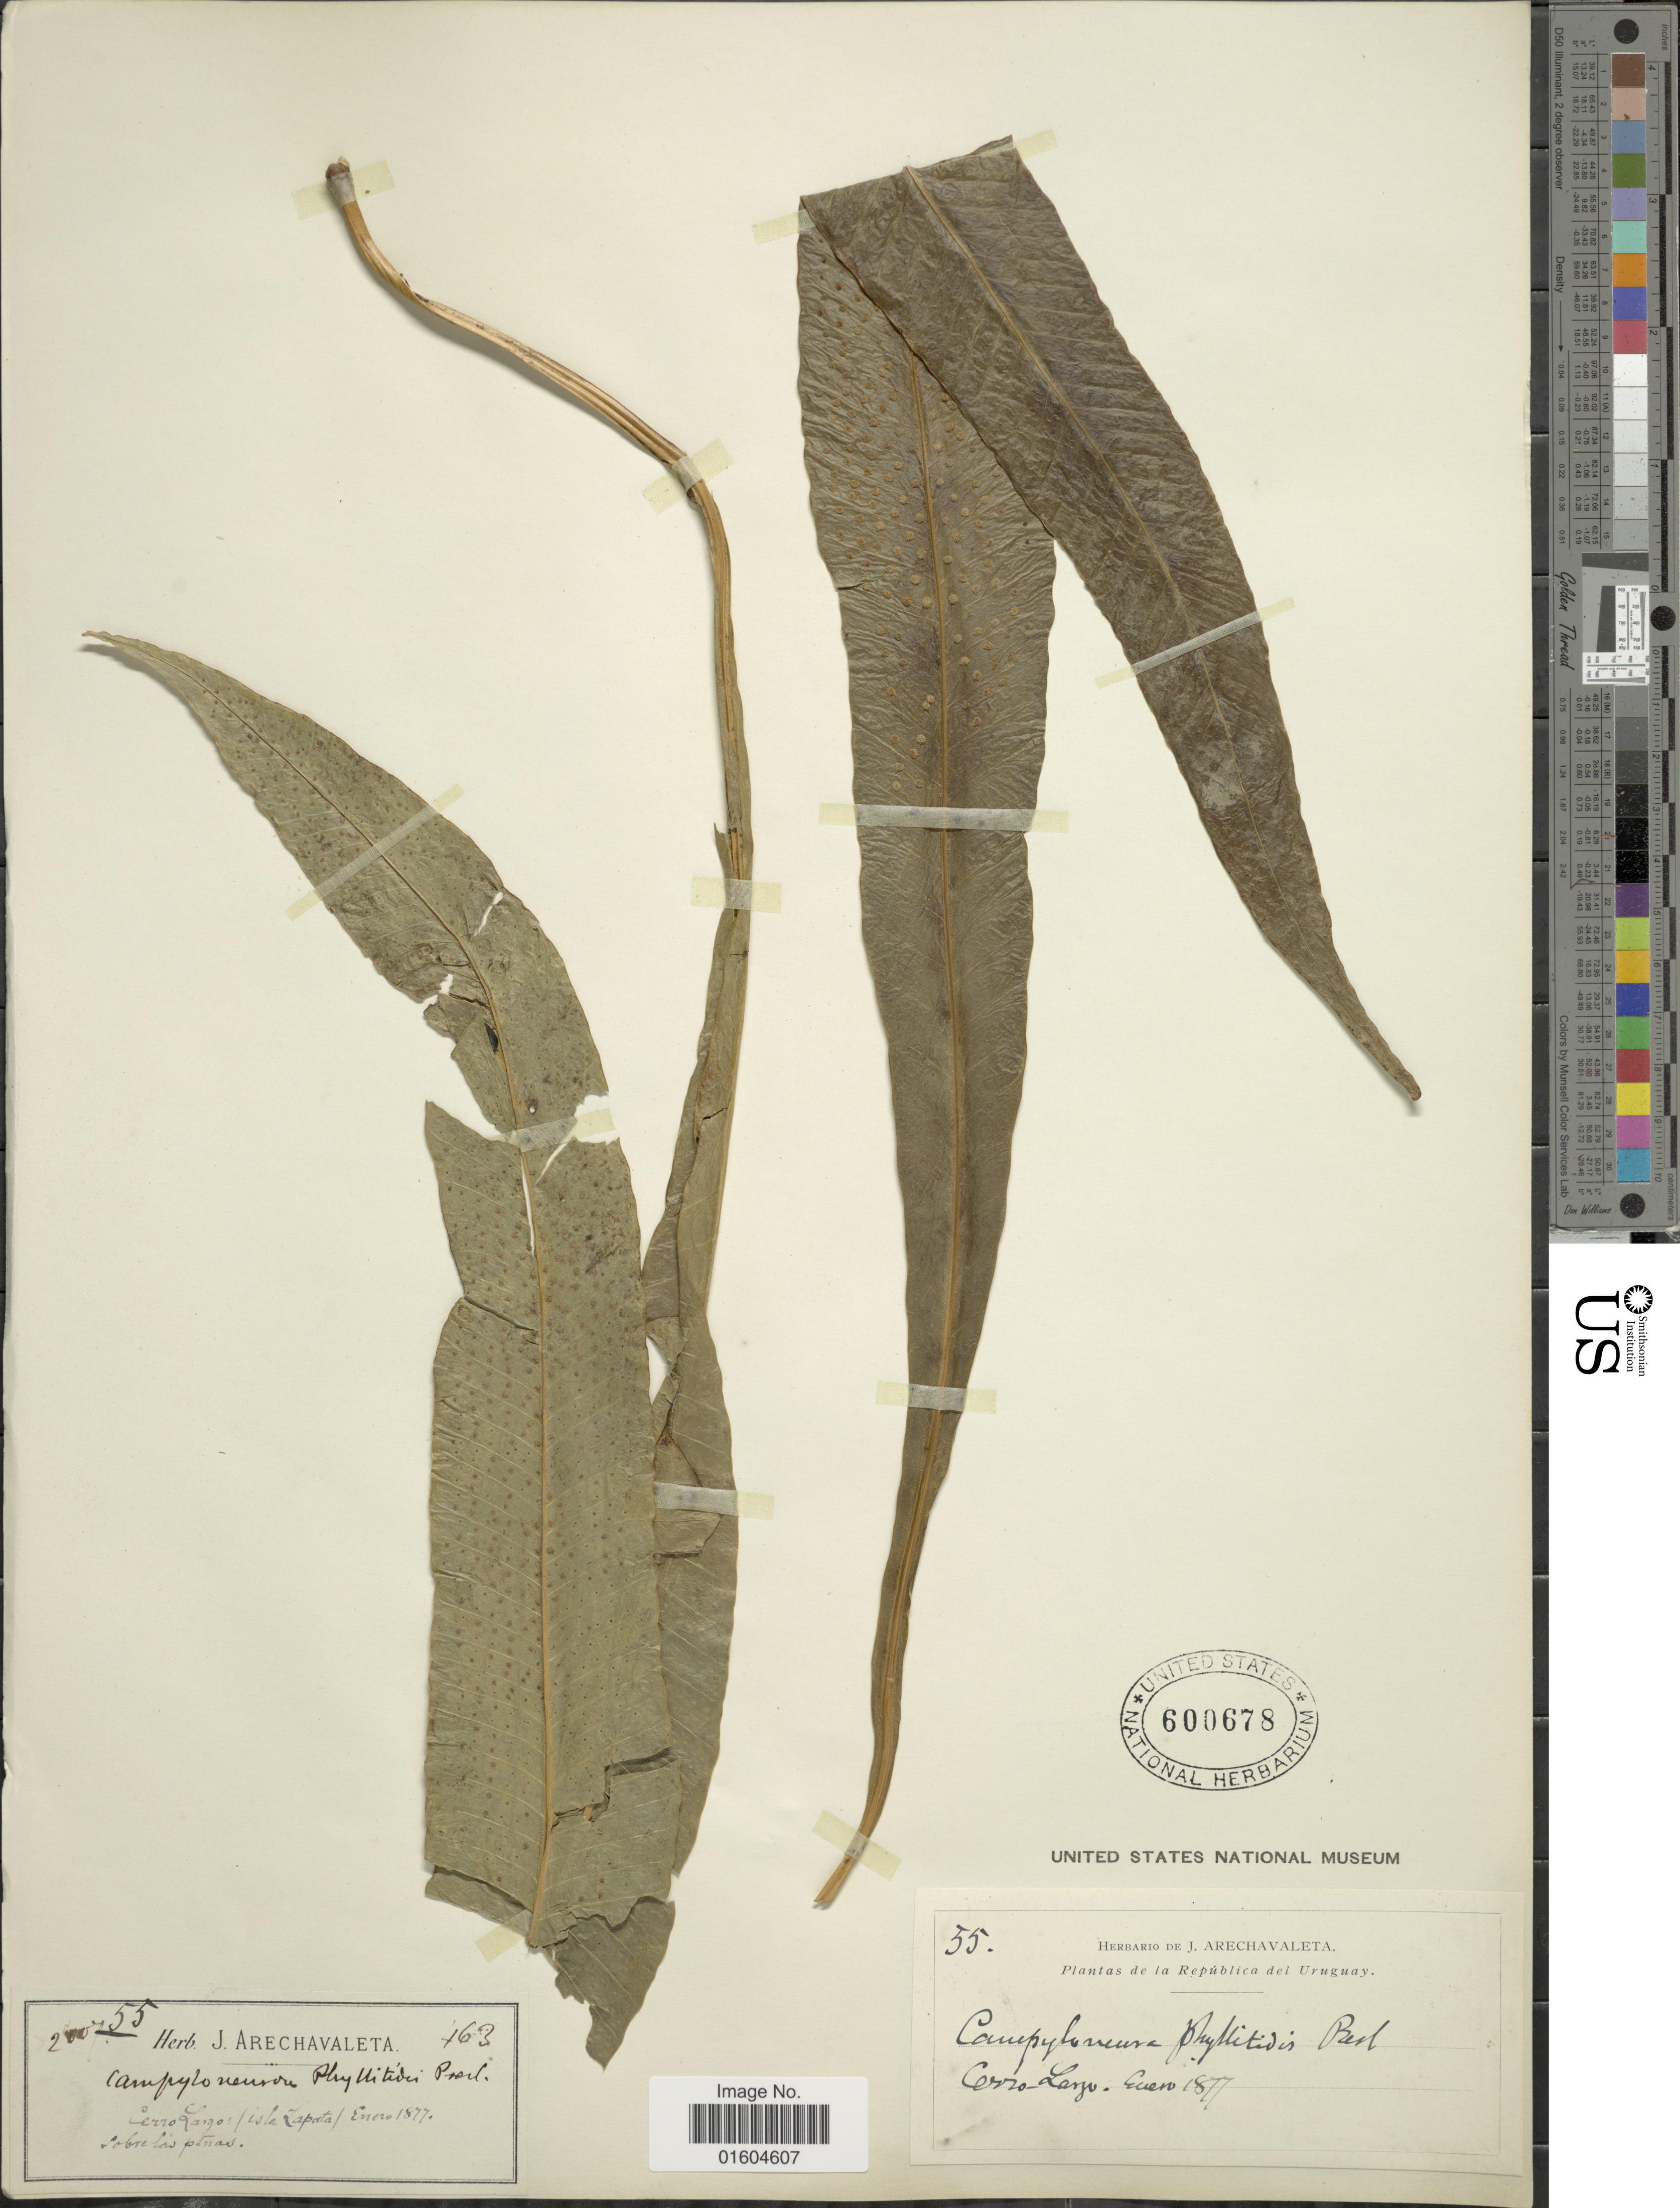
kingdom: Plantae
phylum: Tracheophyta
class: Polypodiopsida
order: Polypodiales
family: Polypodiaceae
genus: Campyloneurum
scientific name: Campyloneurum major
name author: (Hieron. ex Hicken) Lellinger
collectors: J. Arechavaleta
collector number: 55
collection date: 1877-01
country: Uruguay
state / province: Cerro Largo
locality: Republica del Uruaguay Cerro Largo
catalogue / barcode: US 600678